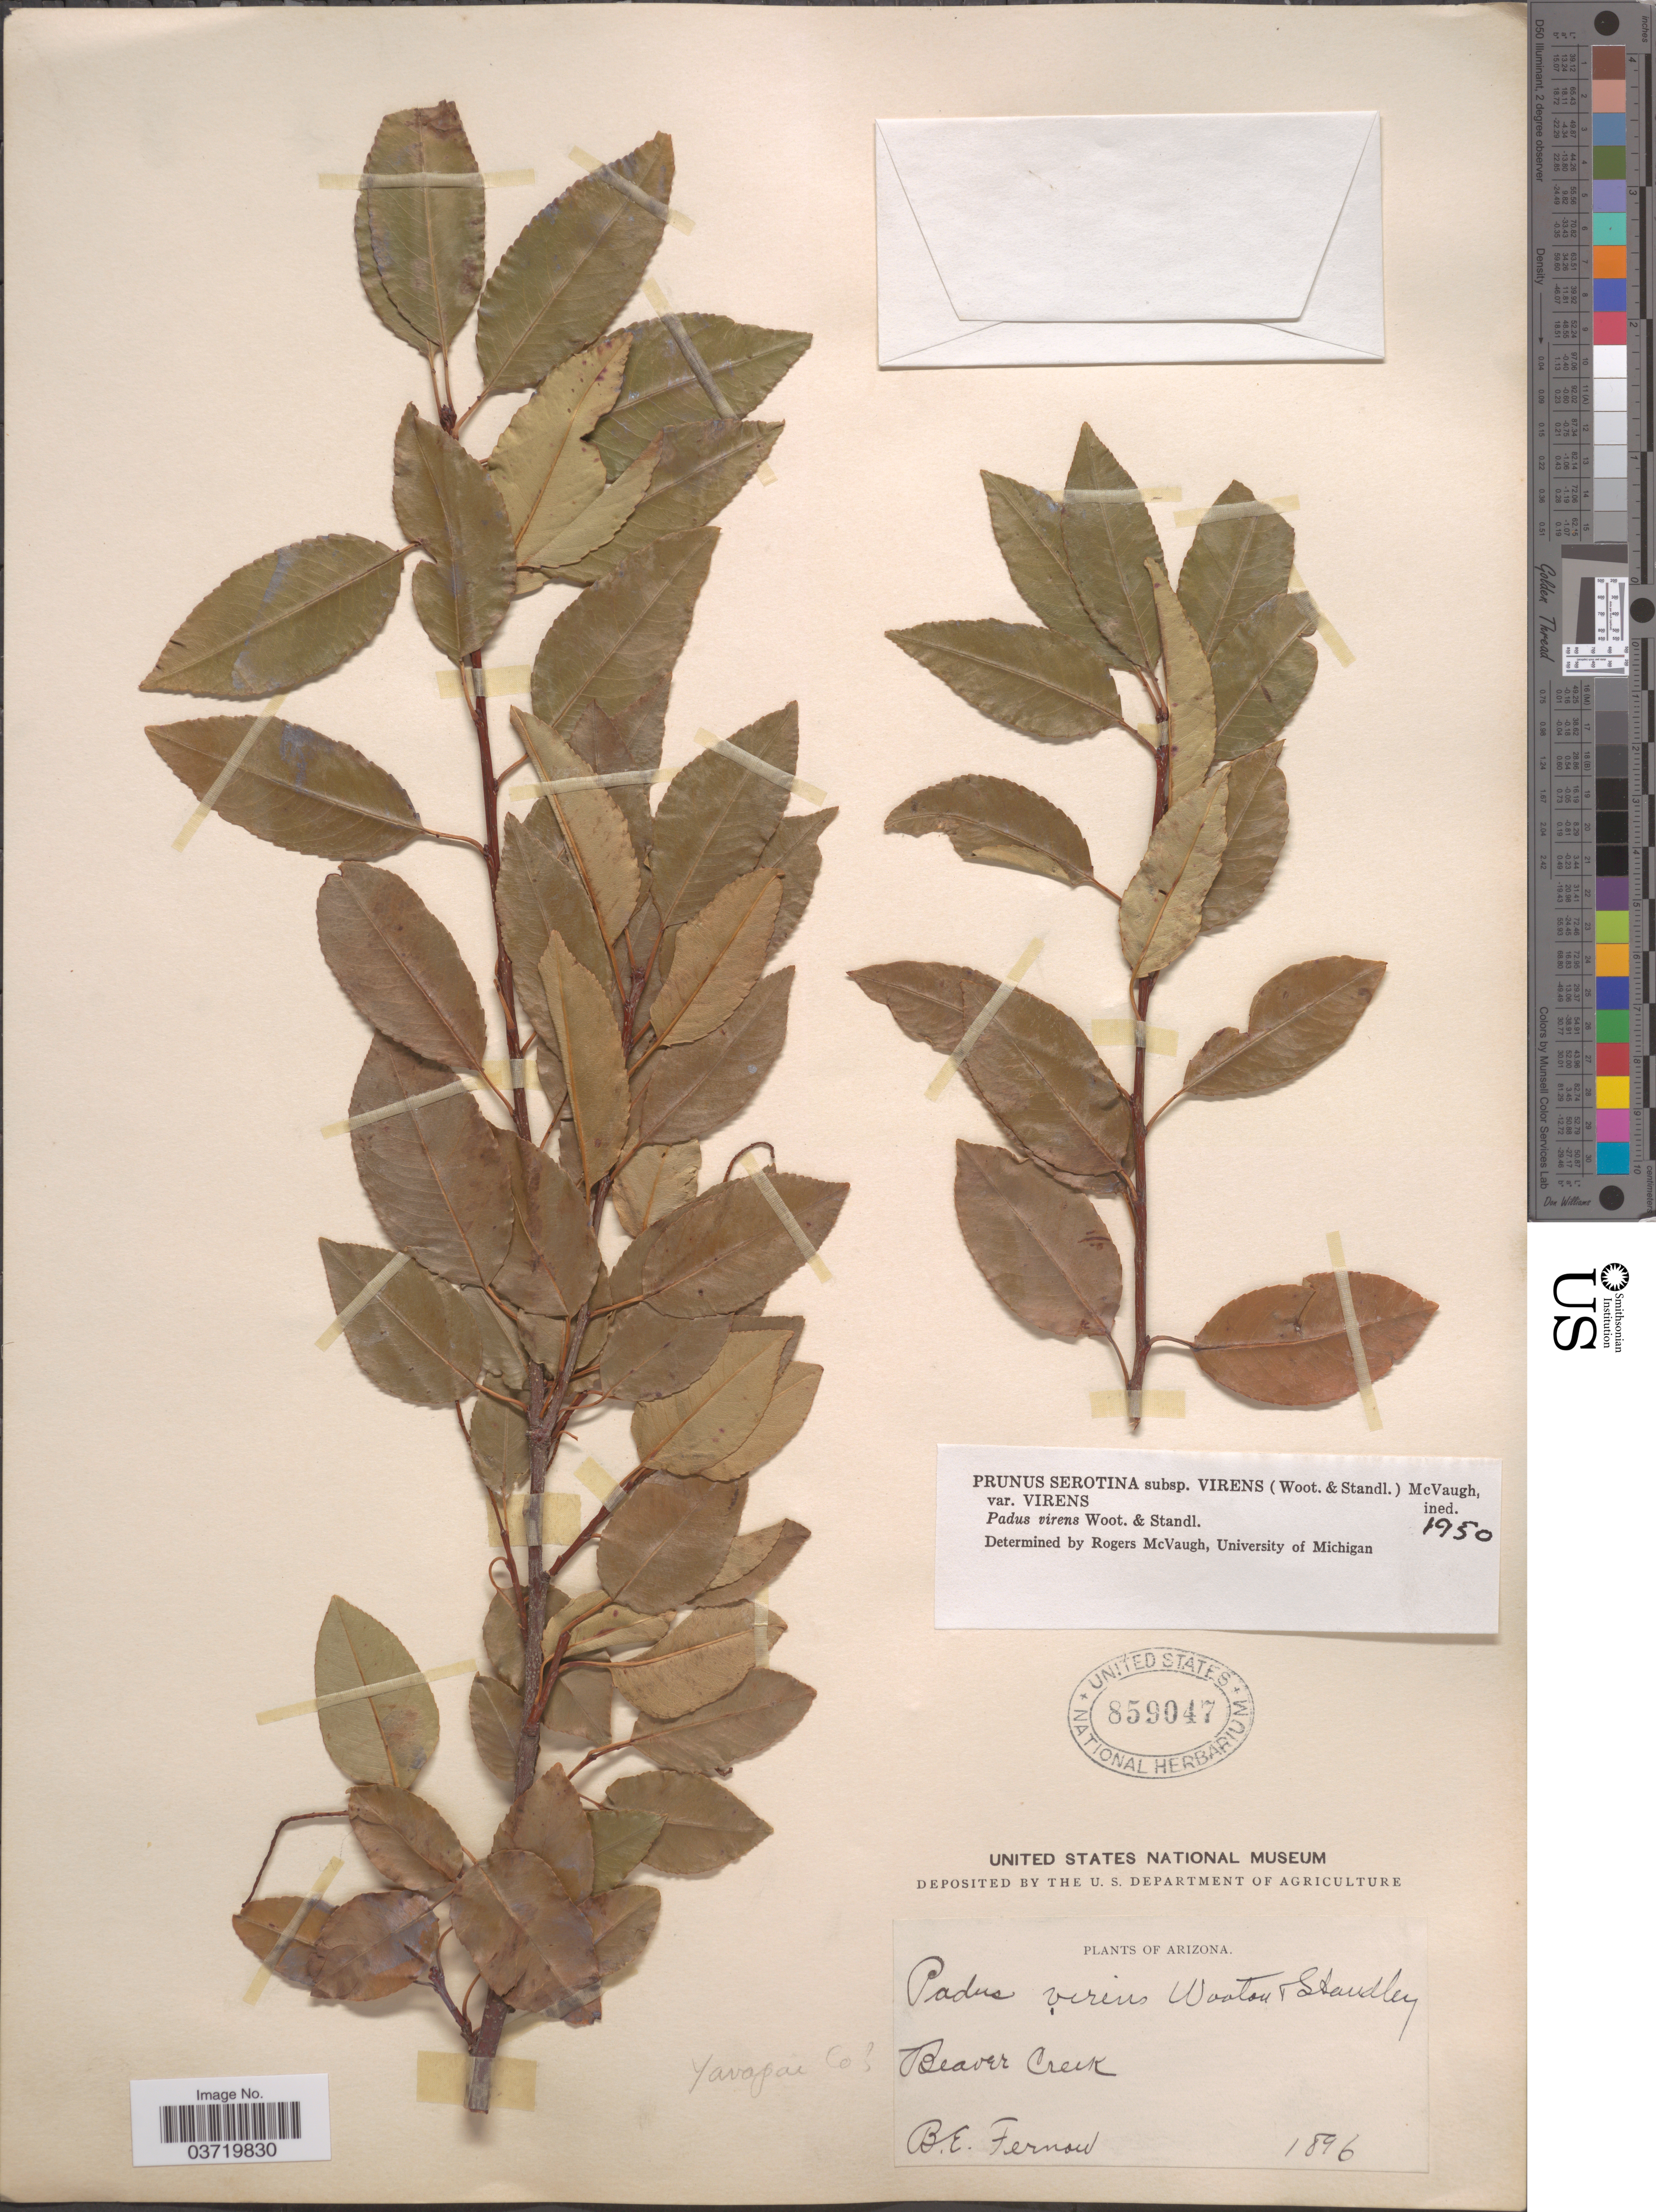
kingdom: Plantae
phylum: Tracheophyta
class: Magnoliopsida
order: Rosales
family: Rosaceae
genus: Prunus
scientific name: Prunus serotina var. rufula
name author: (Wooton & Standl.) McVaugh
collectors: B. Fernow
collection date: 1896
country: United States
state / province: Arizona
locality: Beaver Creek. Yavapai Co.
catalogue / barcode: US 859047